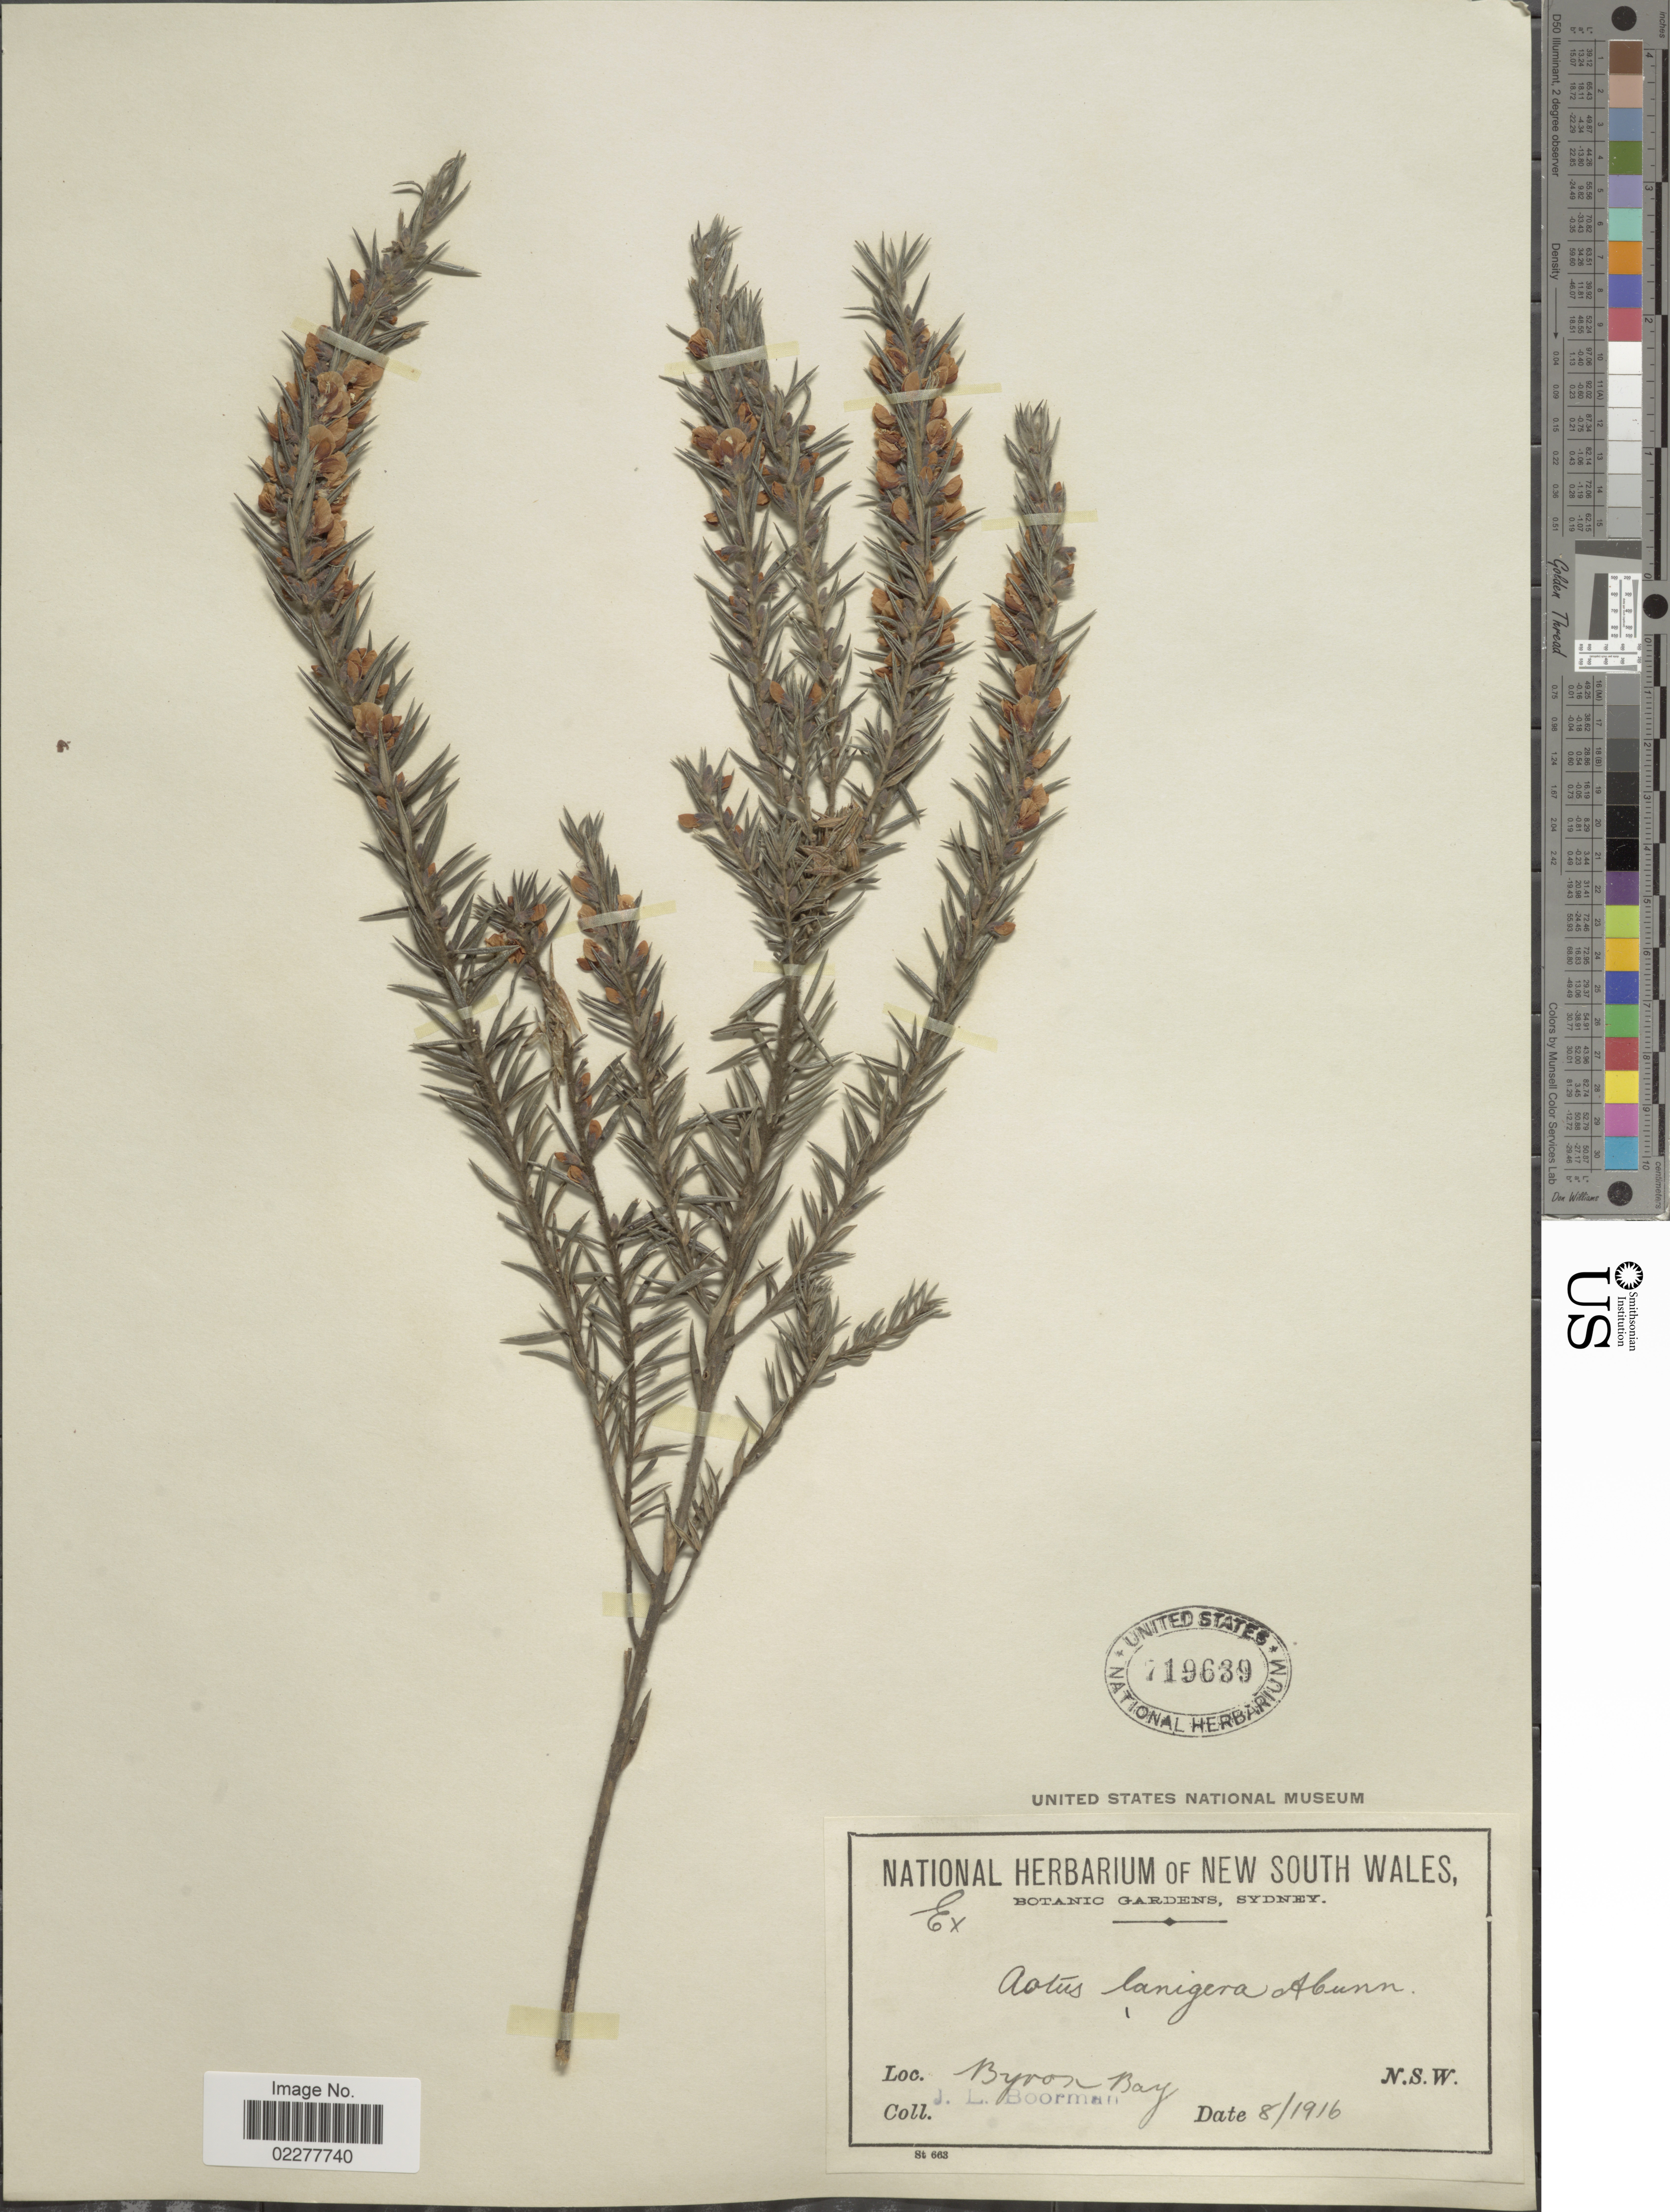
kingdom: Plantae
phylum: Tracheophyta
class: Magnoliopsida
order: Fabales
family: Fabaceae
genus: Aotus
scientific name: Aotus lanigera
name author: Benth.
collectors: J. Boorman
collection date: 1916-08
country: Australia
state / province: New South Wales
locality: Byron bay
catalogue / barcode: US 719639